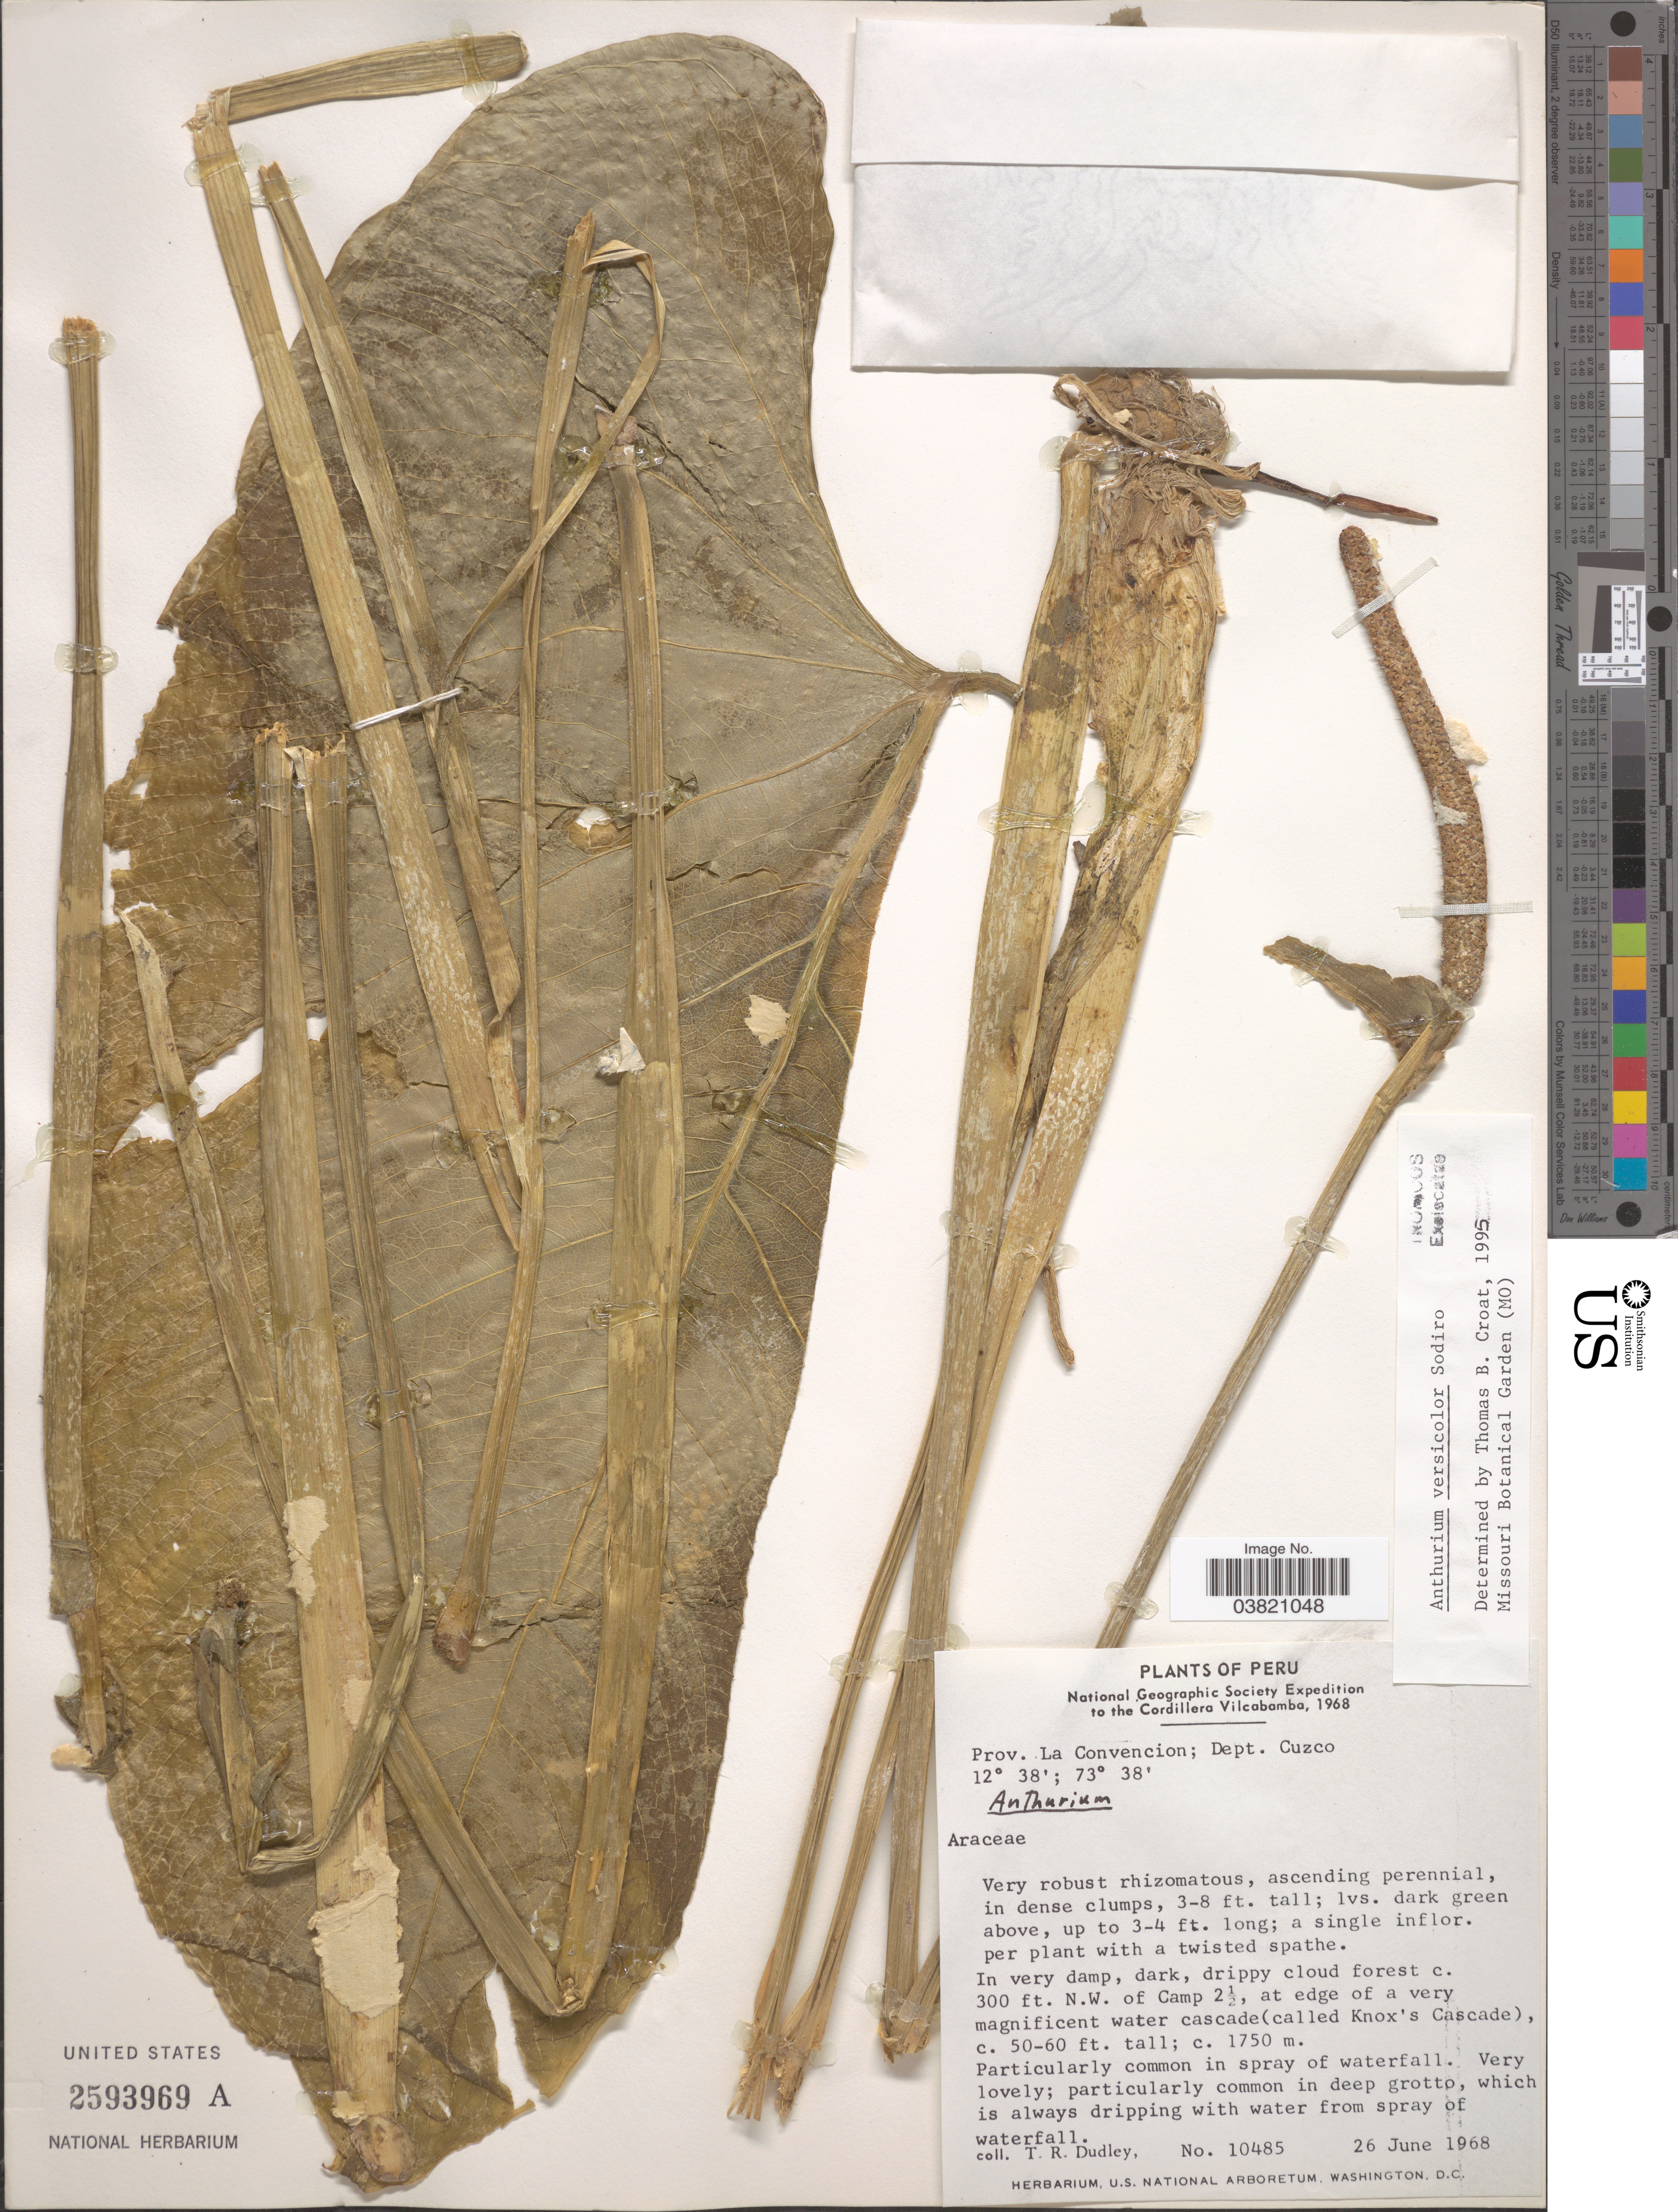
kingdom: Plantae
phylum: Tracheophyta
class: Liliopsida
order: Alismatales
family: Araceae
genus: Anthurium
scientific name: Anthurium versicolor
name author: Sodiro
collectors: T. R. Dudley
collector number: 10485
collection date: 1968-06-26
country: Peru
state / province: Cusco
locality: Prov. La Convencion; Dept. Cuzco. Drippy cloud forest c. 300 ft. N.W. of Camp 2½, at edge of a very magnificent water cascade (called Knox's Cascade).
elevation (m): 1750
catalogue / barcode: US 2593969A